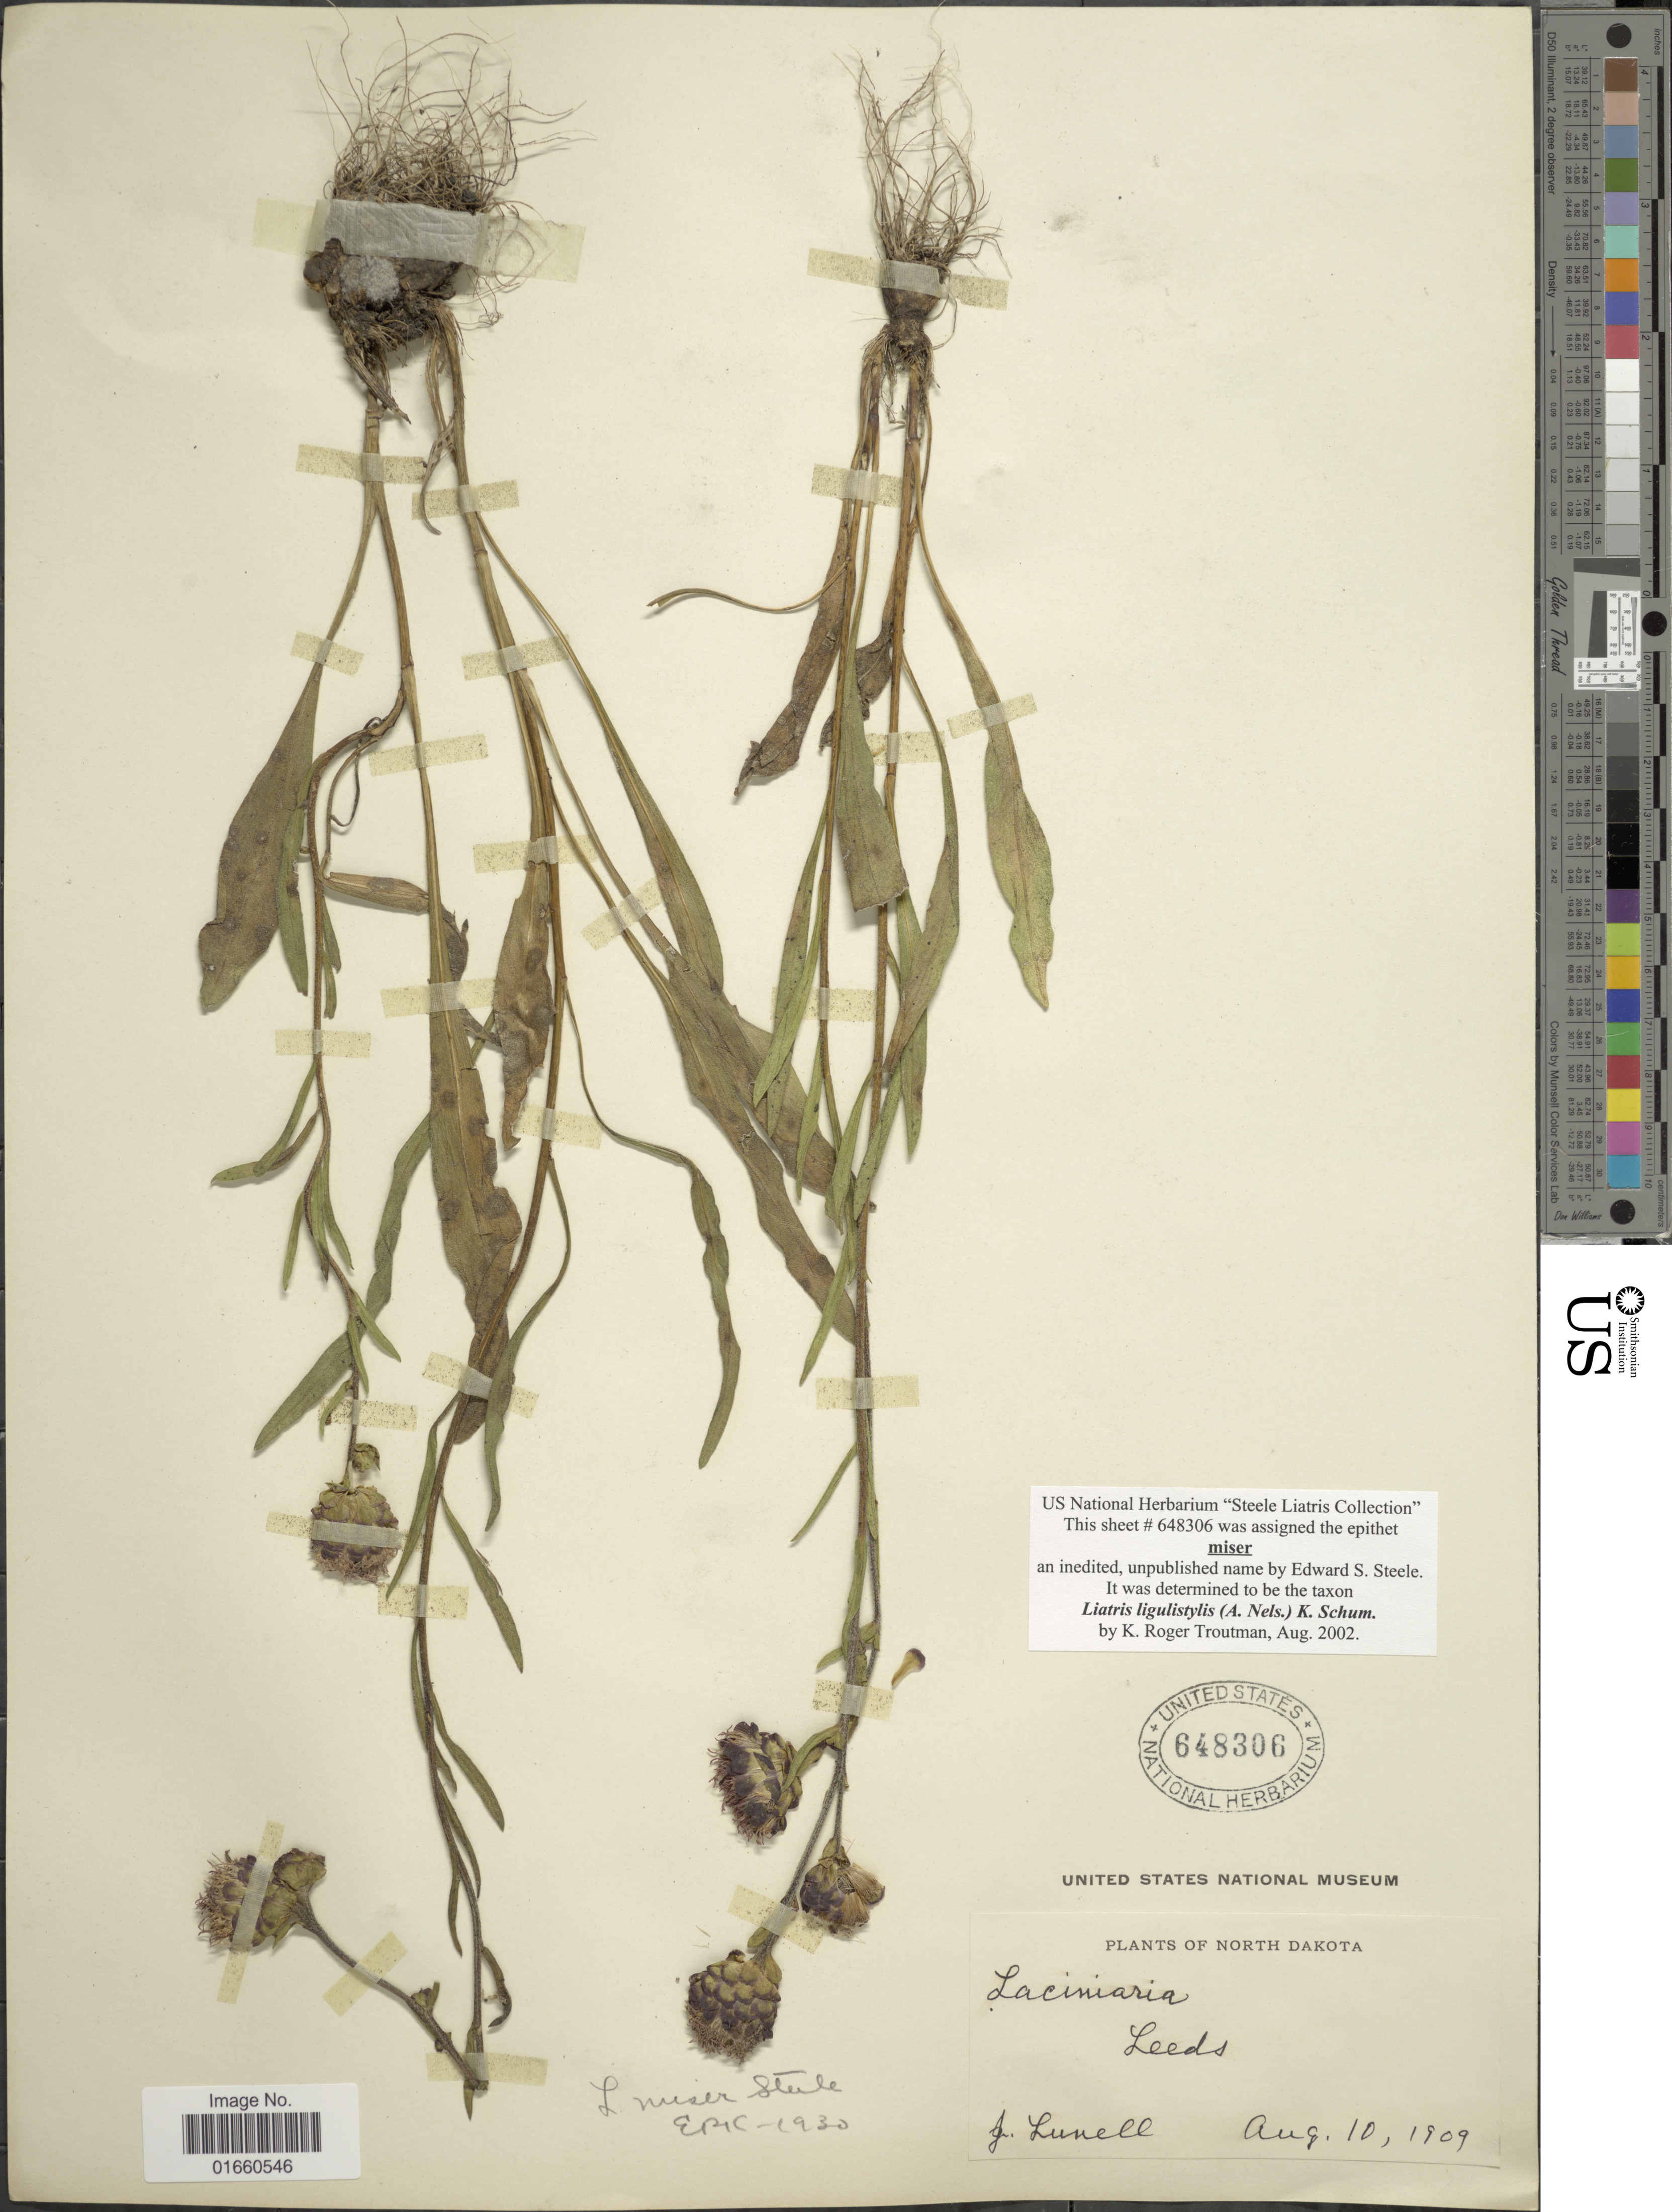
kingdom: Plantae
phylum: Tracheophyta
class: Magnoliopsida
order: Asterales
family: Asteraceae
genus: Liatris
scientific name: Liatris ligulistylis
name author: (A. Nelson) K. Schum.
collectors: J. Lunell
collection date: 1909-08-10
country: United States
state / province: North Dakota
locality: Leeds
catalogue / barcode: US 648306